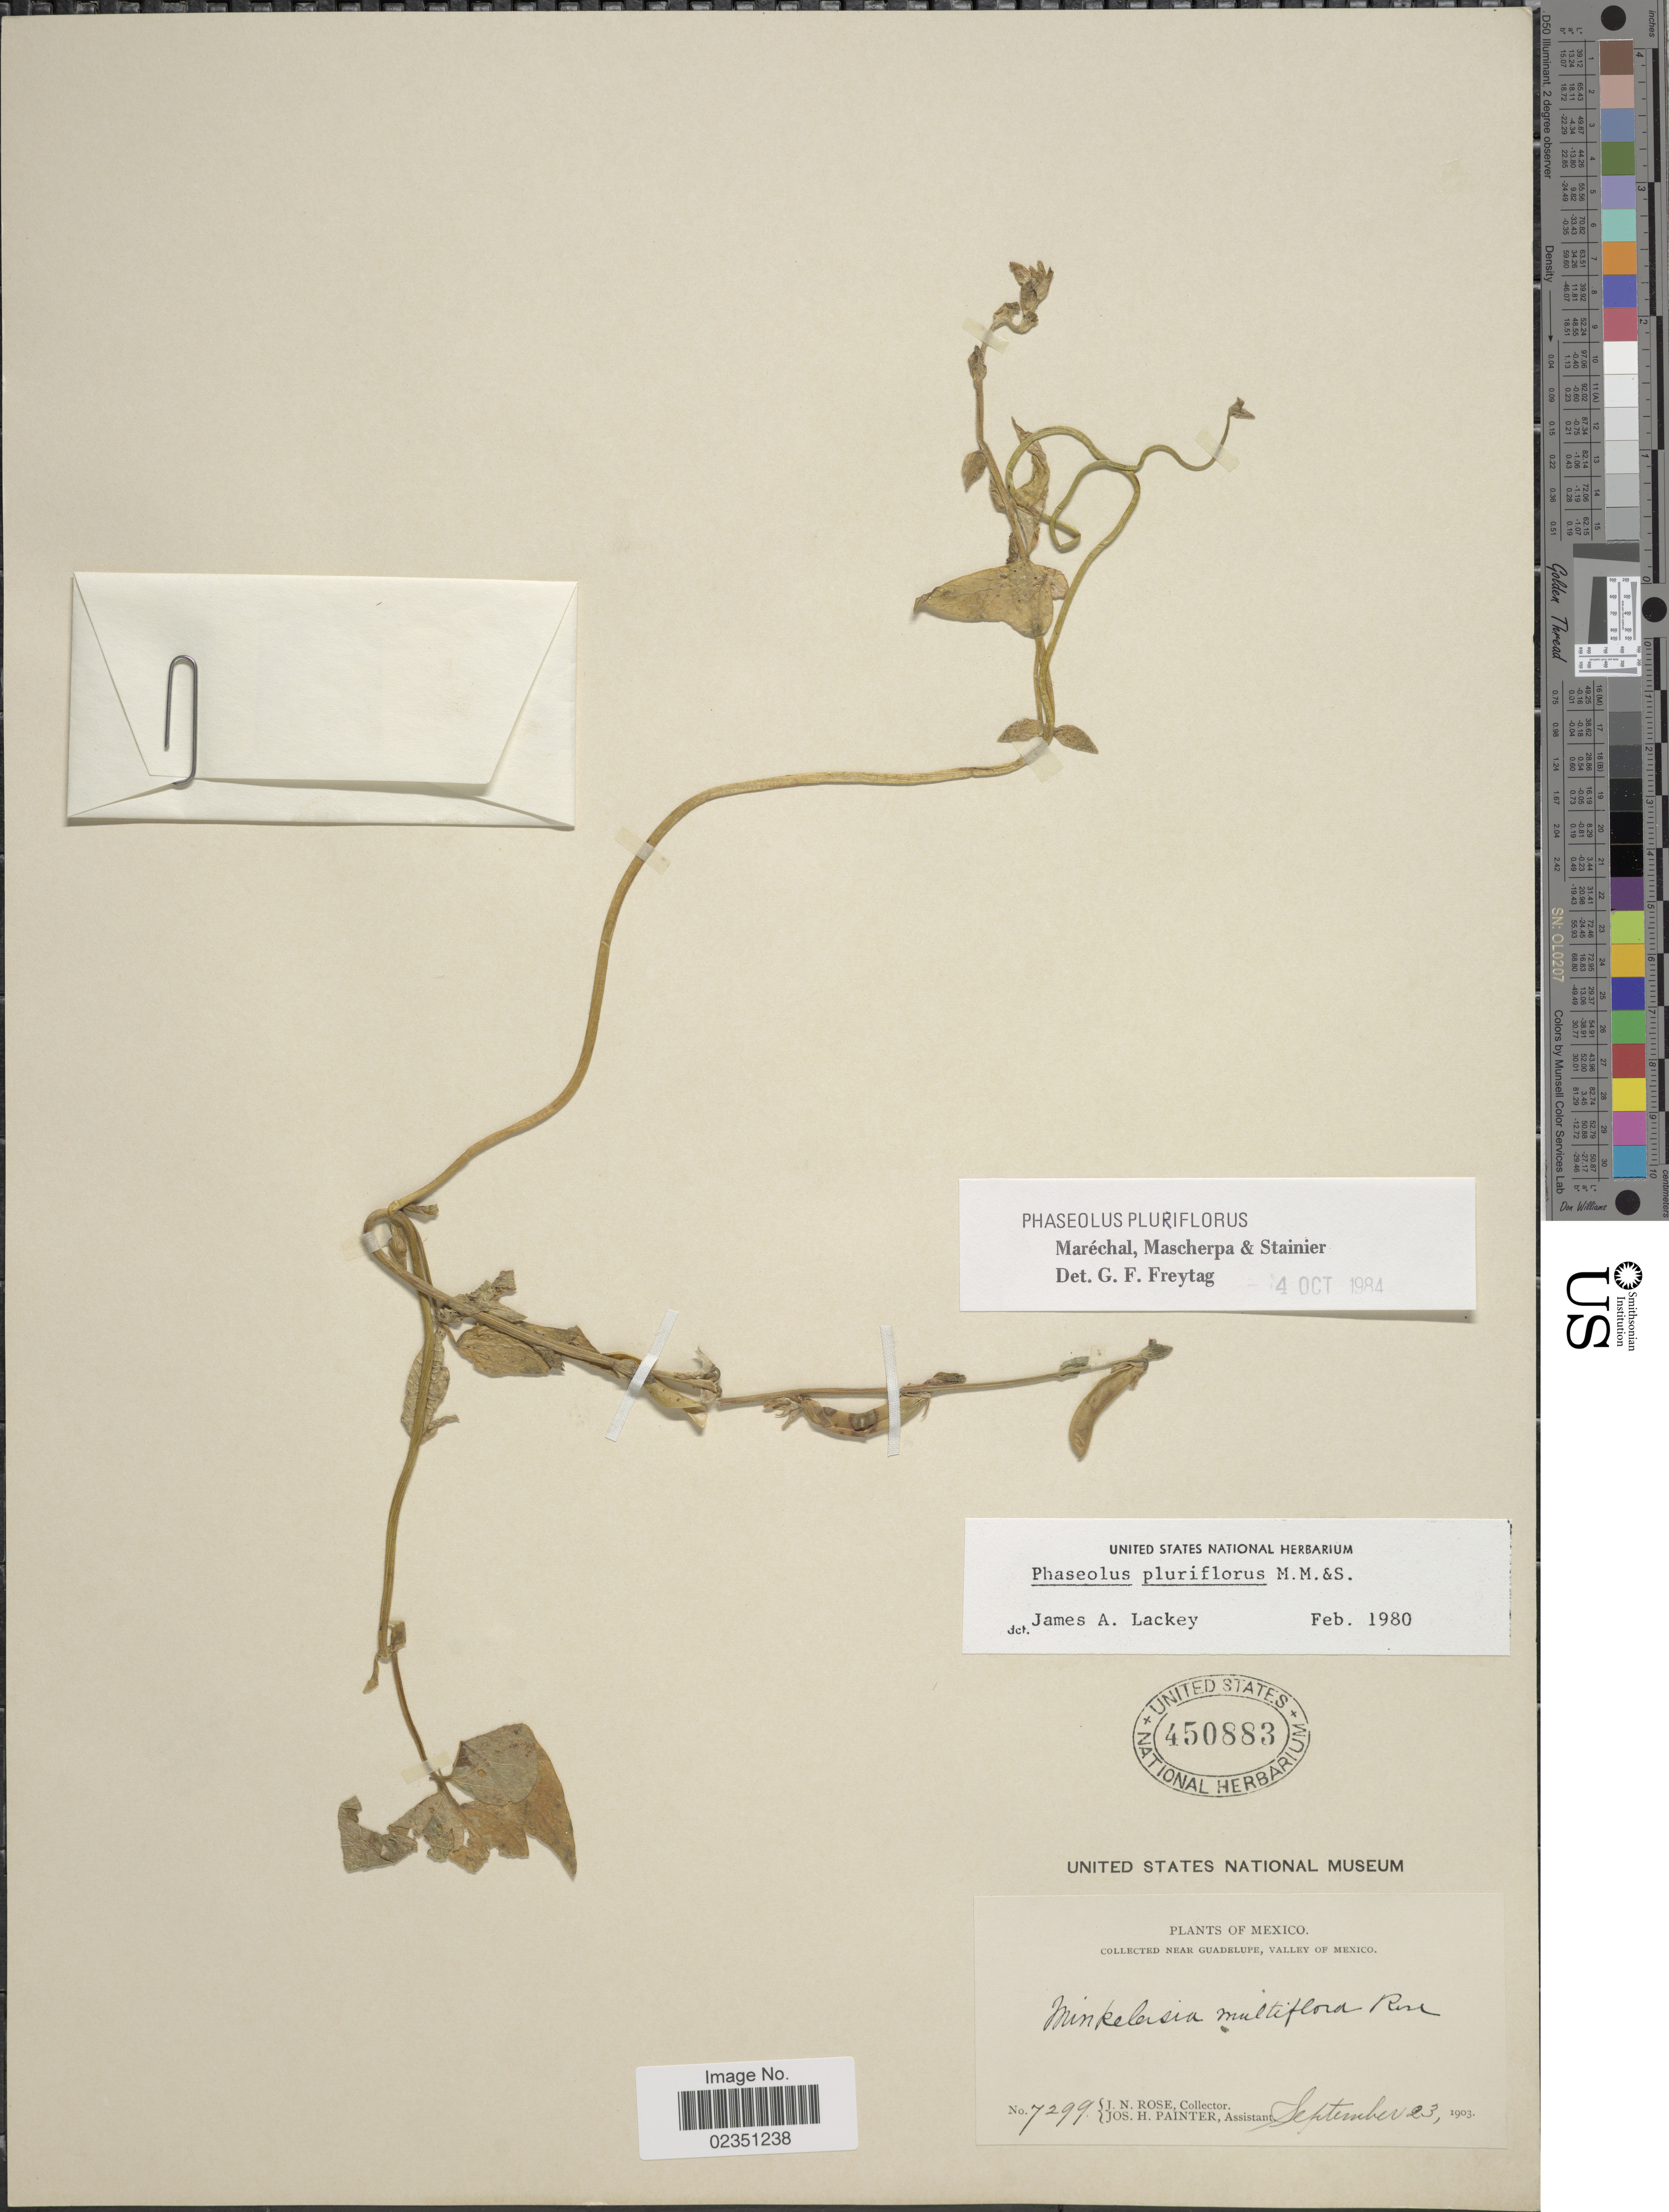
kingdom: Plantae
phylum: Tracheophyta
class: Magnoliopsida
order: Fabales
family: Fabaceae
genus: Phaseolus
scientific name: Phaseolus pluriflorus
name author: Mare. et al.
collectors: J. N. Rose & J. H. Painter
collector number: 7299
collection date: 1903-09-23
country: Mexico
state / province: México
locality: Near Guadelupe, Valley of Mexico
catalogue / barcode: US 450883